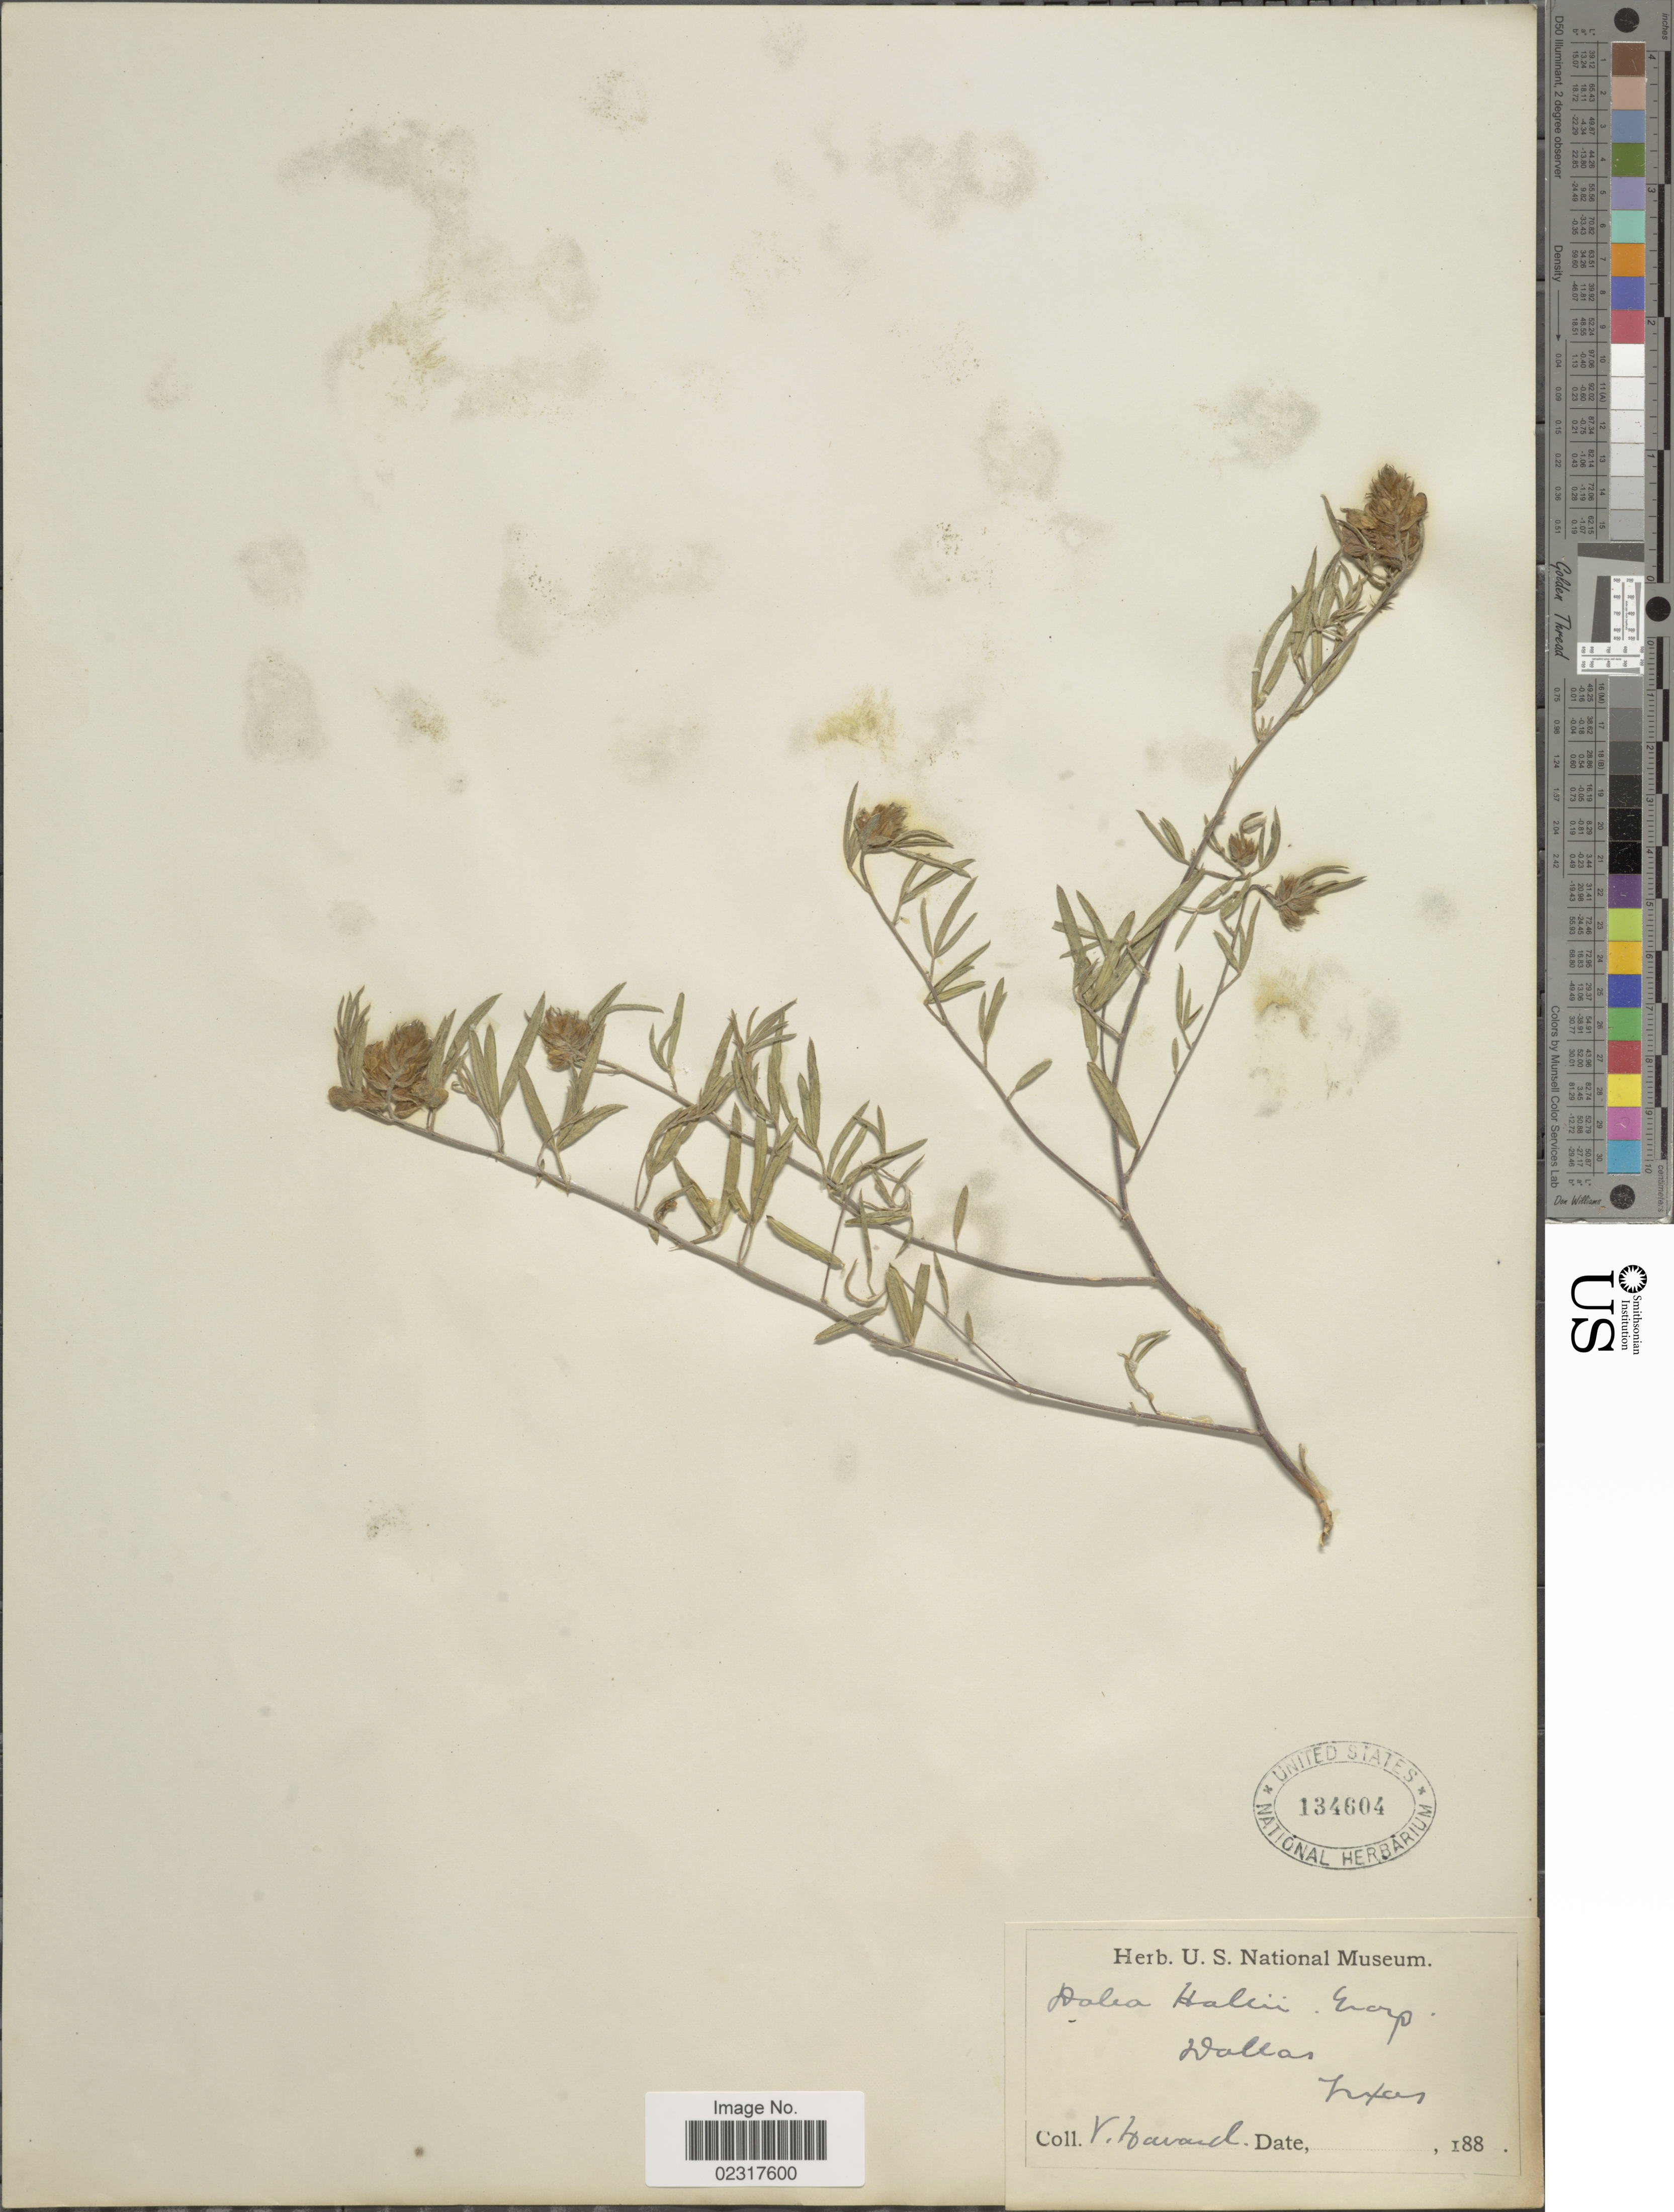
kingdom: Plantae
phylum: Tracheophyta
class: Magnoliopsida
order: Fabales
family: Fabaceae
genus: Dalea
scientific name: Dalea hallii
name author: A. Gray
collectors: V. Havard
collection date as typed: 188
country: United States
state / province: Texas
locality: Dallas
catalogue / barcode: US 134604